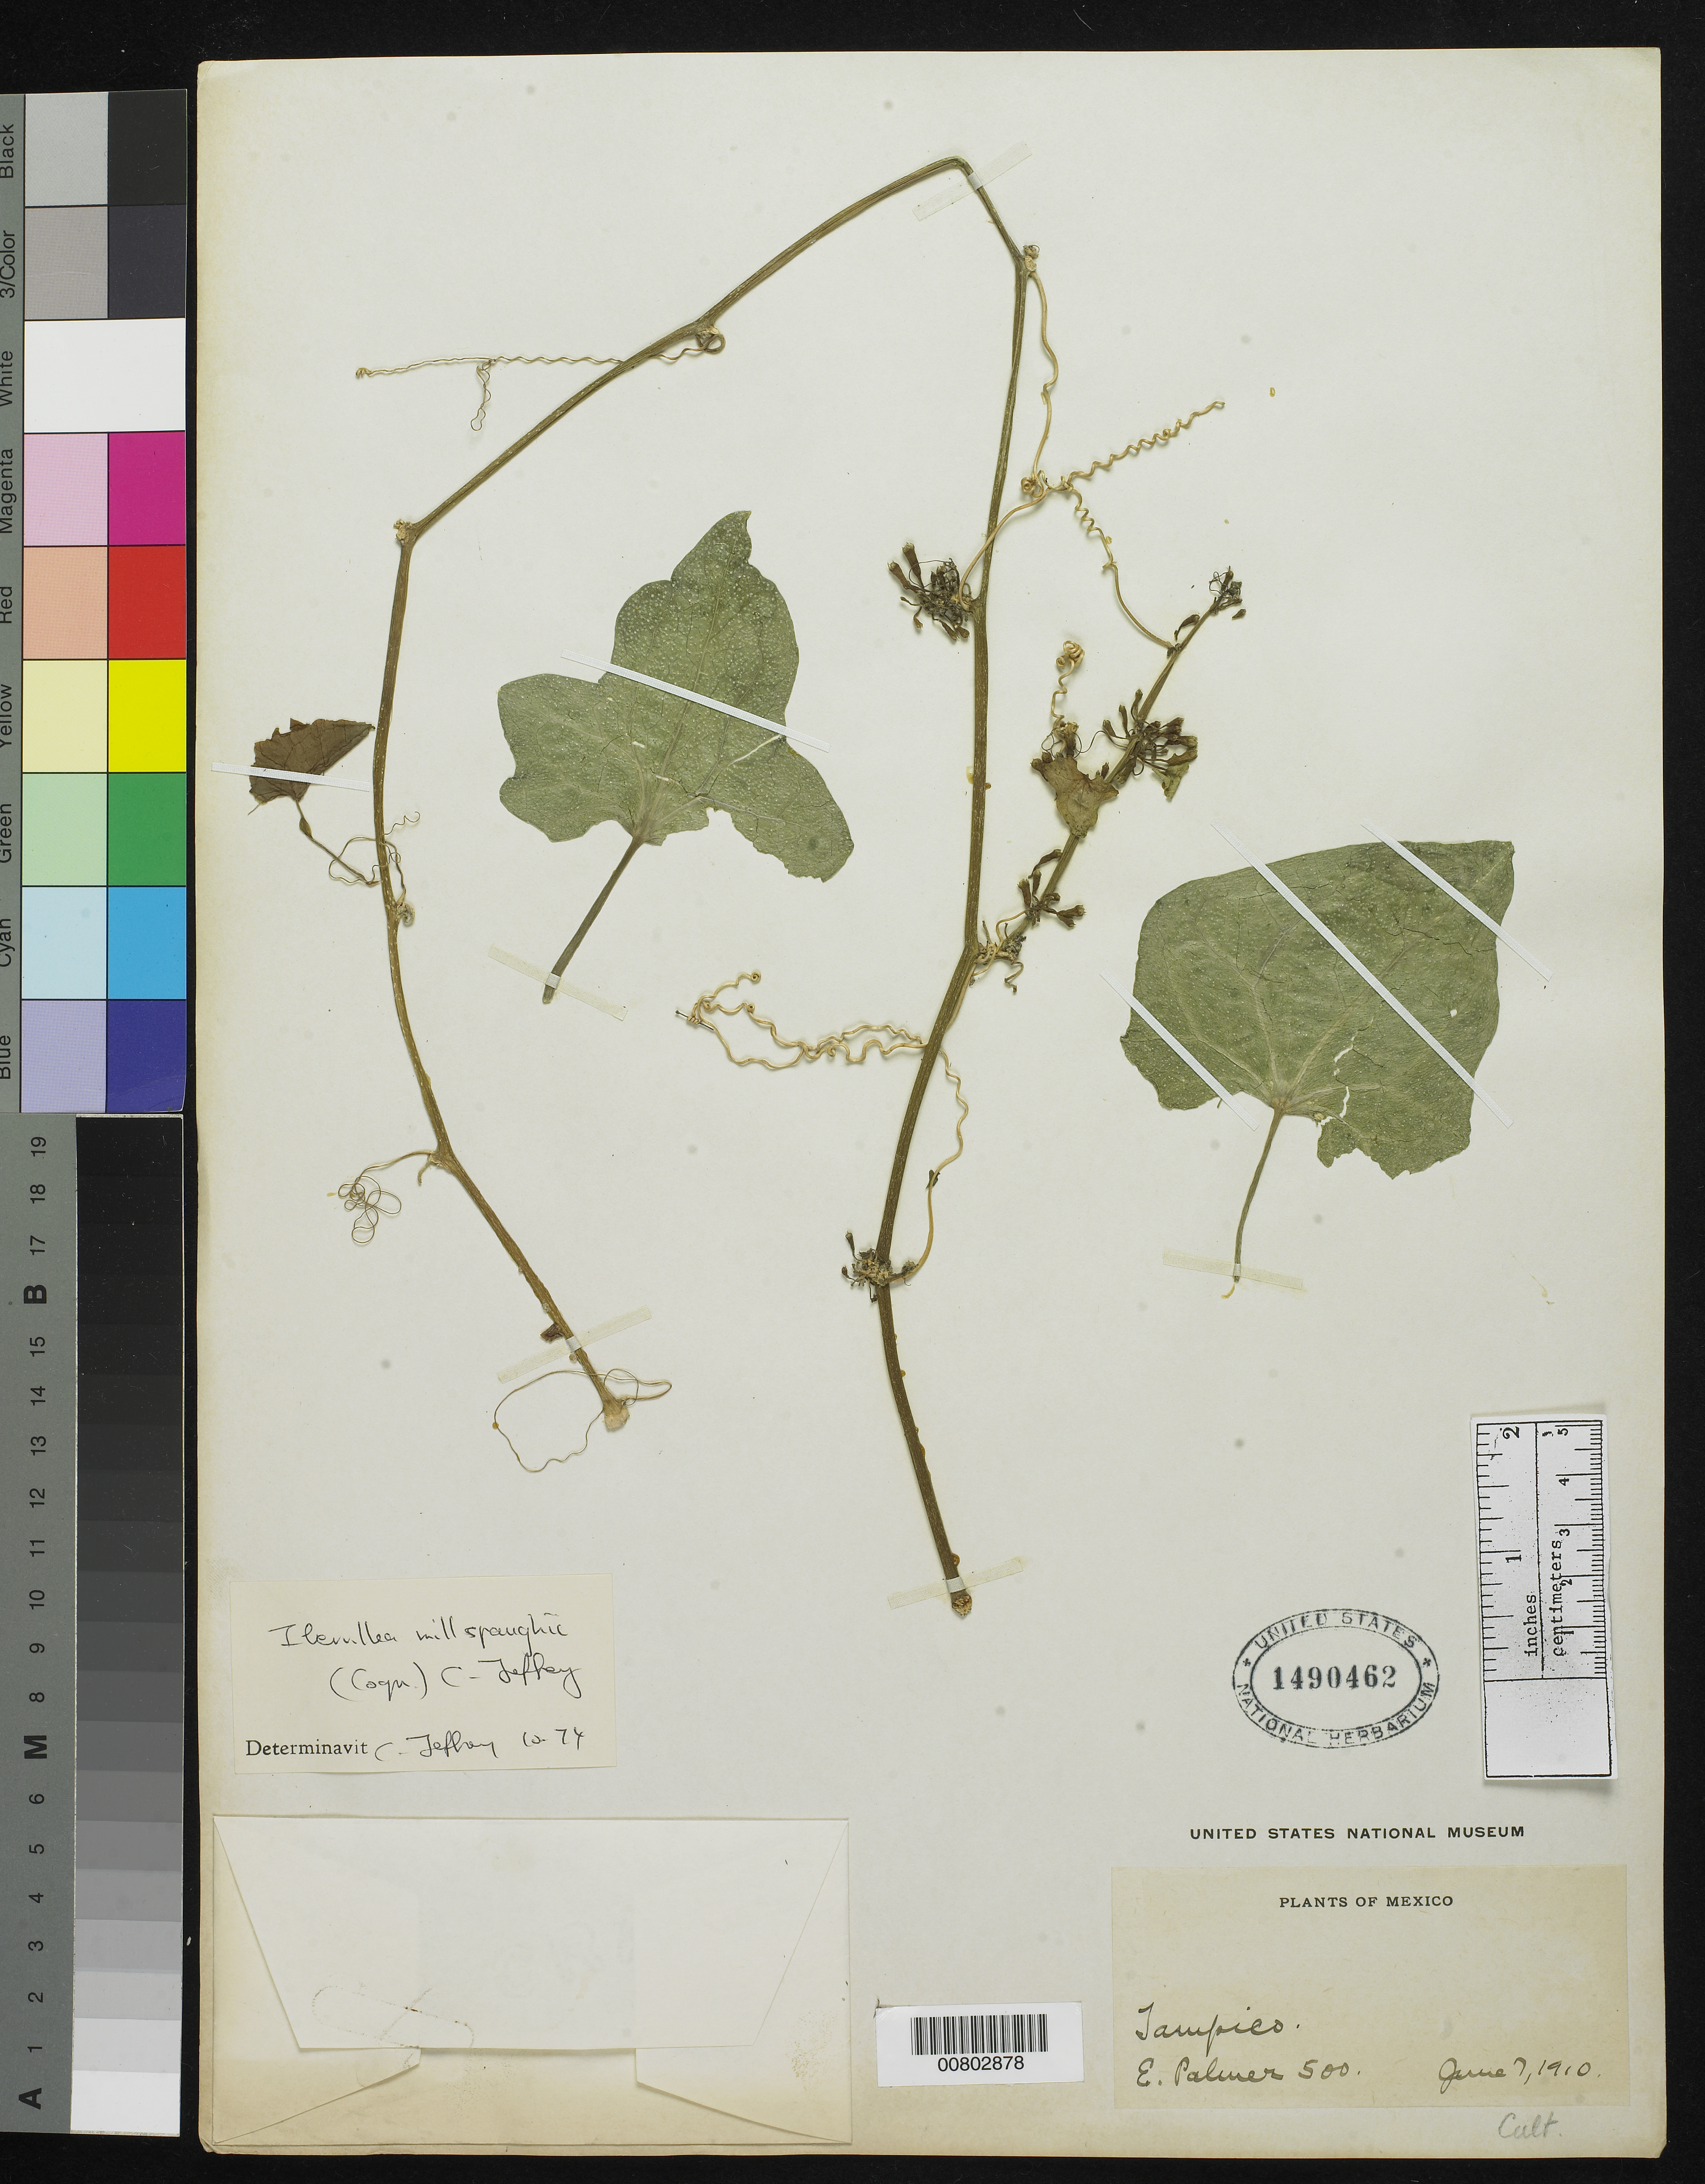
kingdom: Plantae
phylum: Tracheophyta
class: Magnoliopsida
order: Cucurbitales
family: Cucurbitaceae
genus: Ibervillea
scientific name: Ibervillea millspaughii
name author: (Cogn.) C. Jeffrey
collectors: E. Palmer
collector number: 500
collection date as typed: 07 Jun 1910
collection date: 1910-06-07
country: Mexico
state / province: Tamaulipas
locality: Tampico, Tamaulipas.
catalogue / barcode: US 1490462